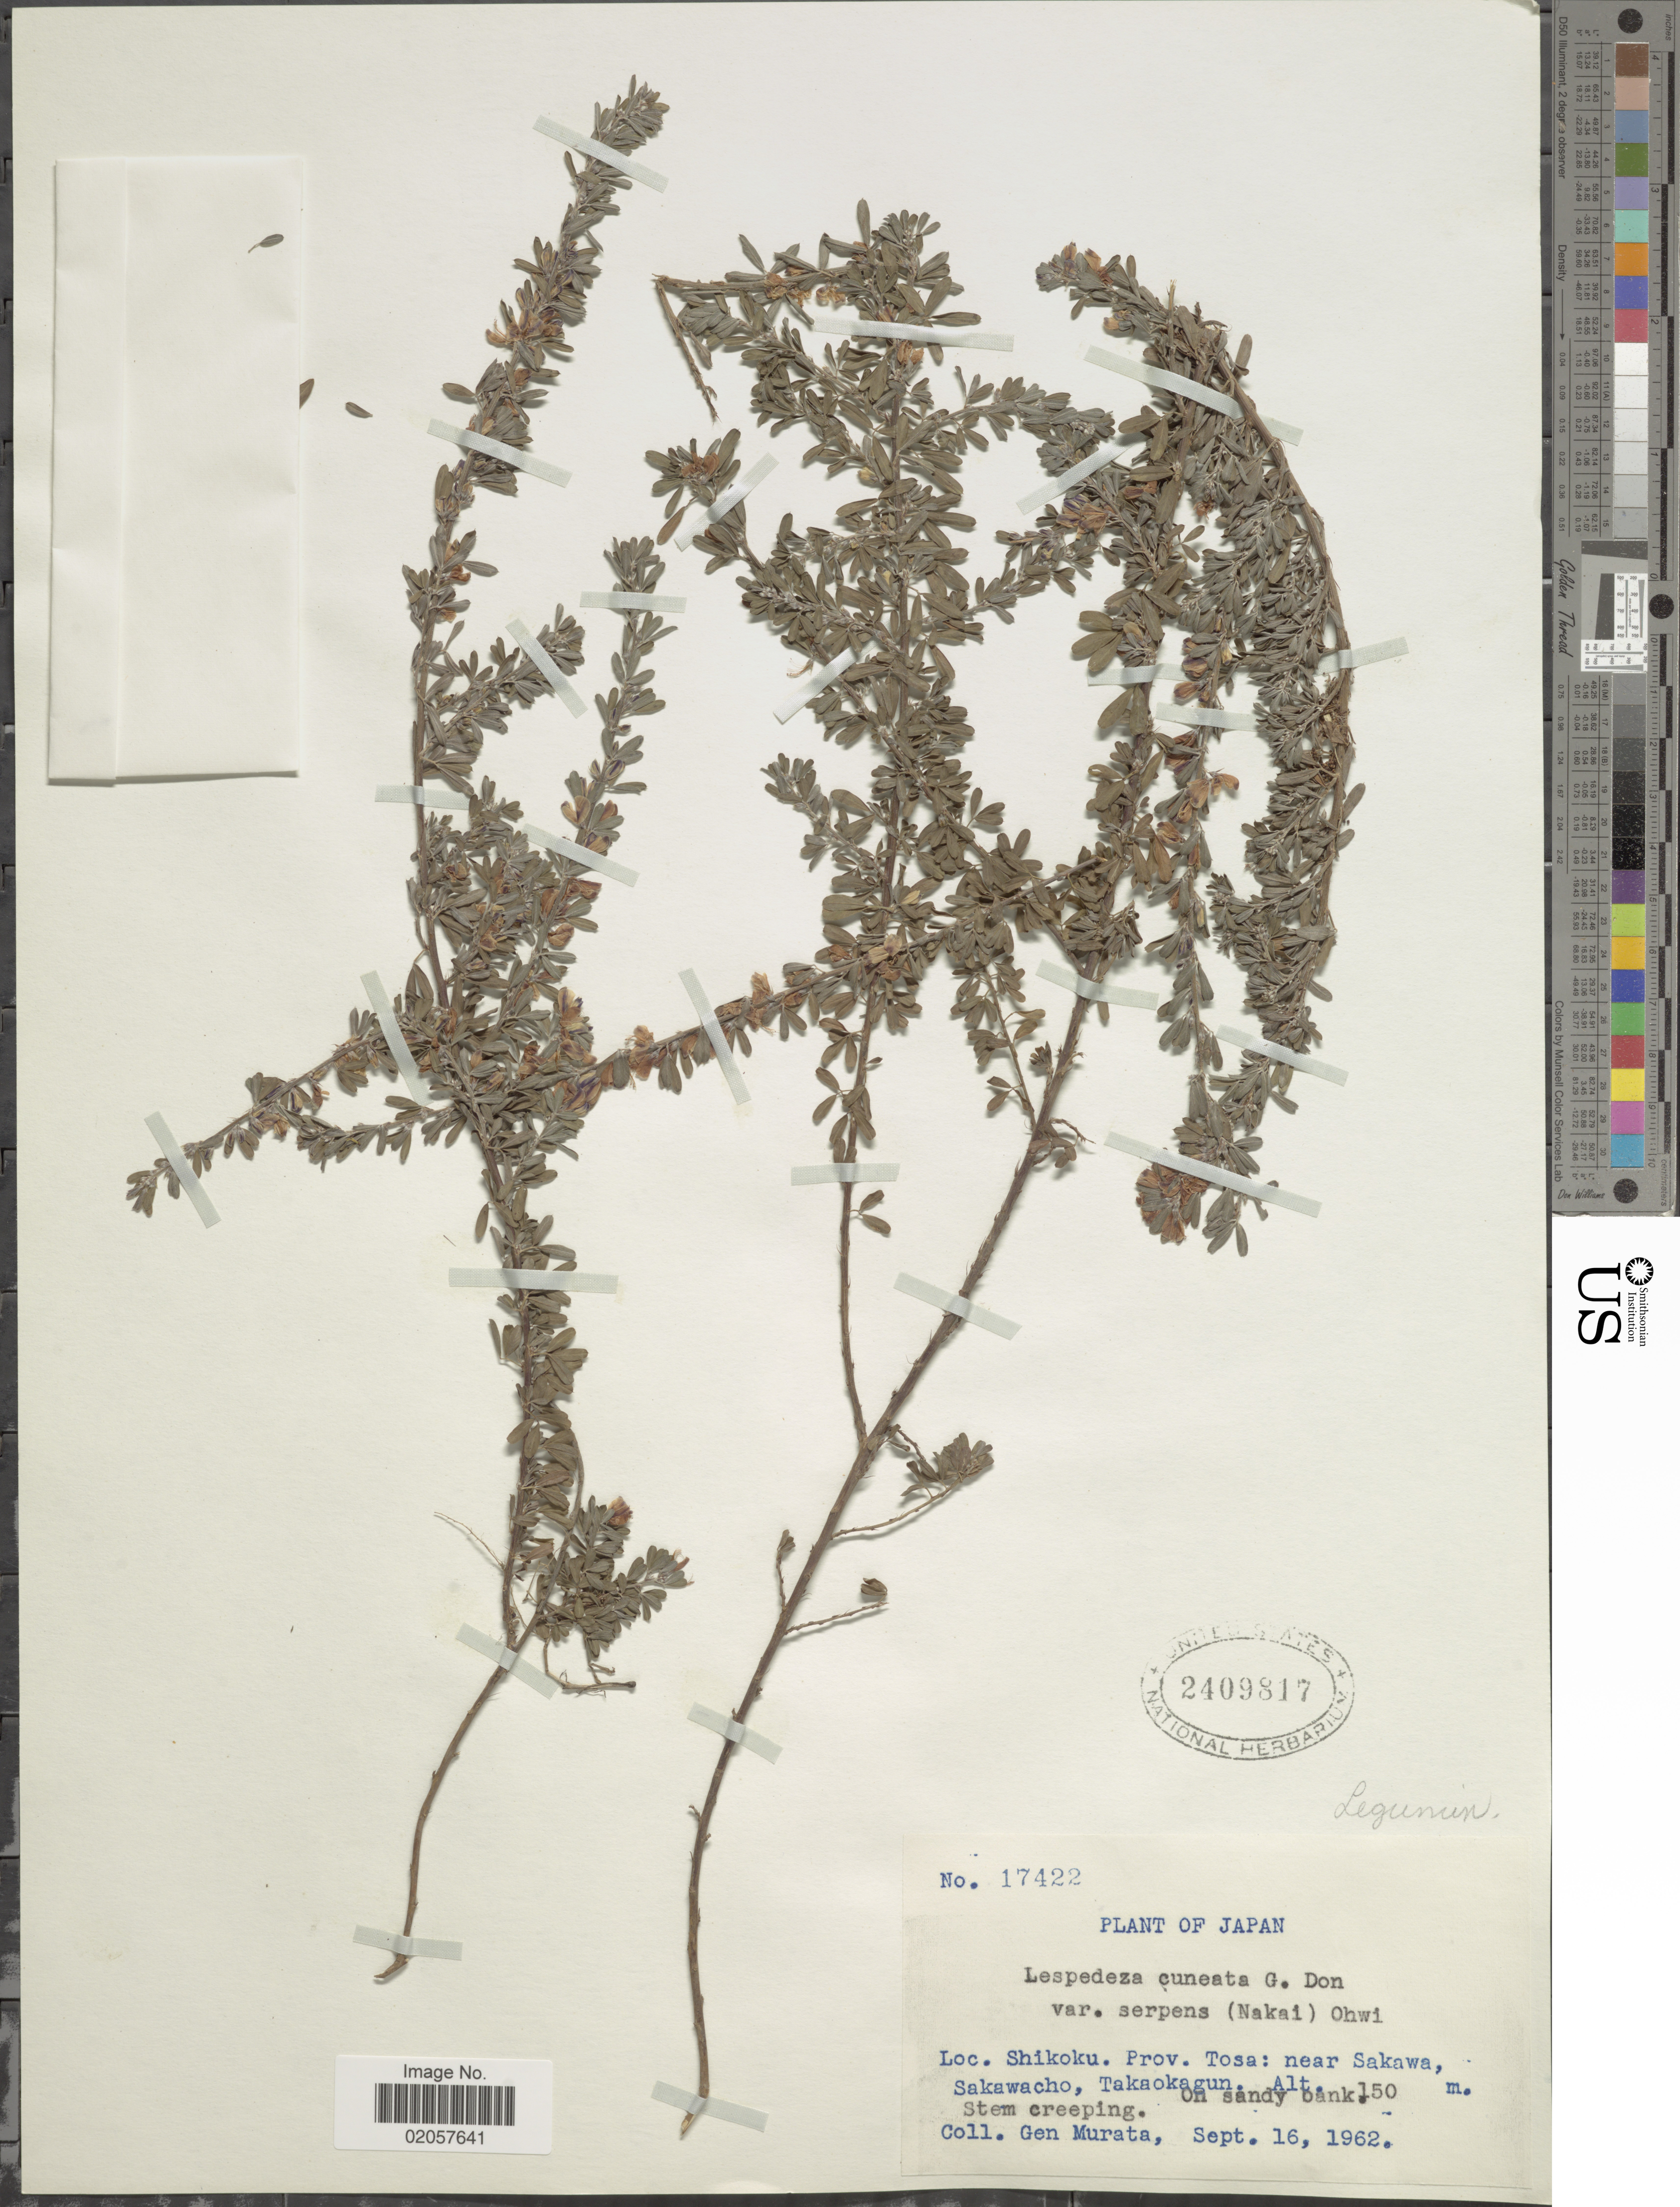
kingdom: Plantae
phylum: Tracheophyta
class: Magnoliopsida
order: Fabales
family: Fabaceae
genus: Lespedeza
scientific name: Lespedeza cuneata var. serpens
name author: (Nakai) Ohwi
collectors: G. Murata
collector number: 17422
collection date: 1962-09-16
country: Japan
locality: Shikoku. Prov. Tosa: near Sakawa, Sakawacho, Takaokagun, on sandy bank, stem creeping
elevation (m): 150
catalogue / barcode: US 2409817